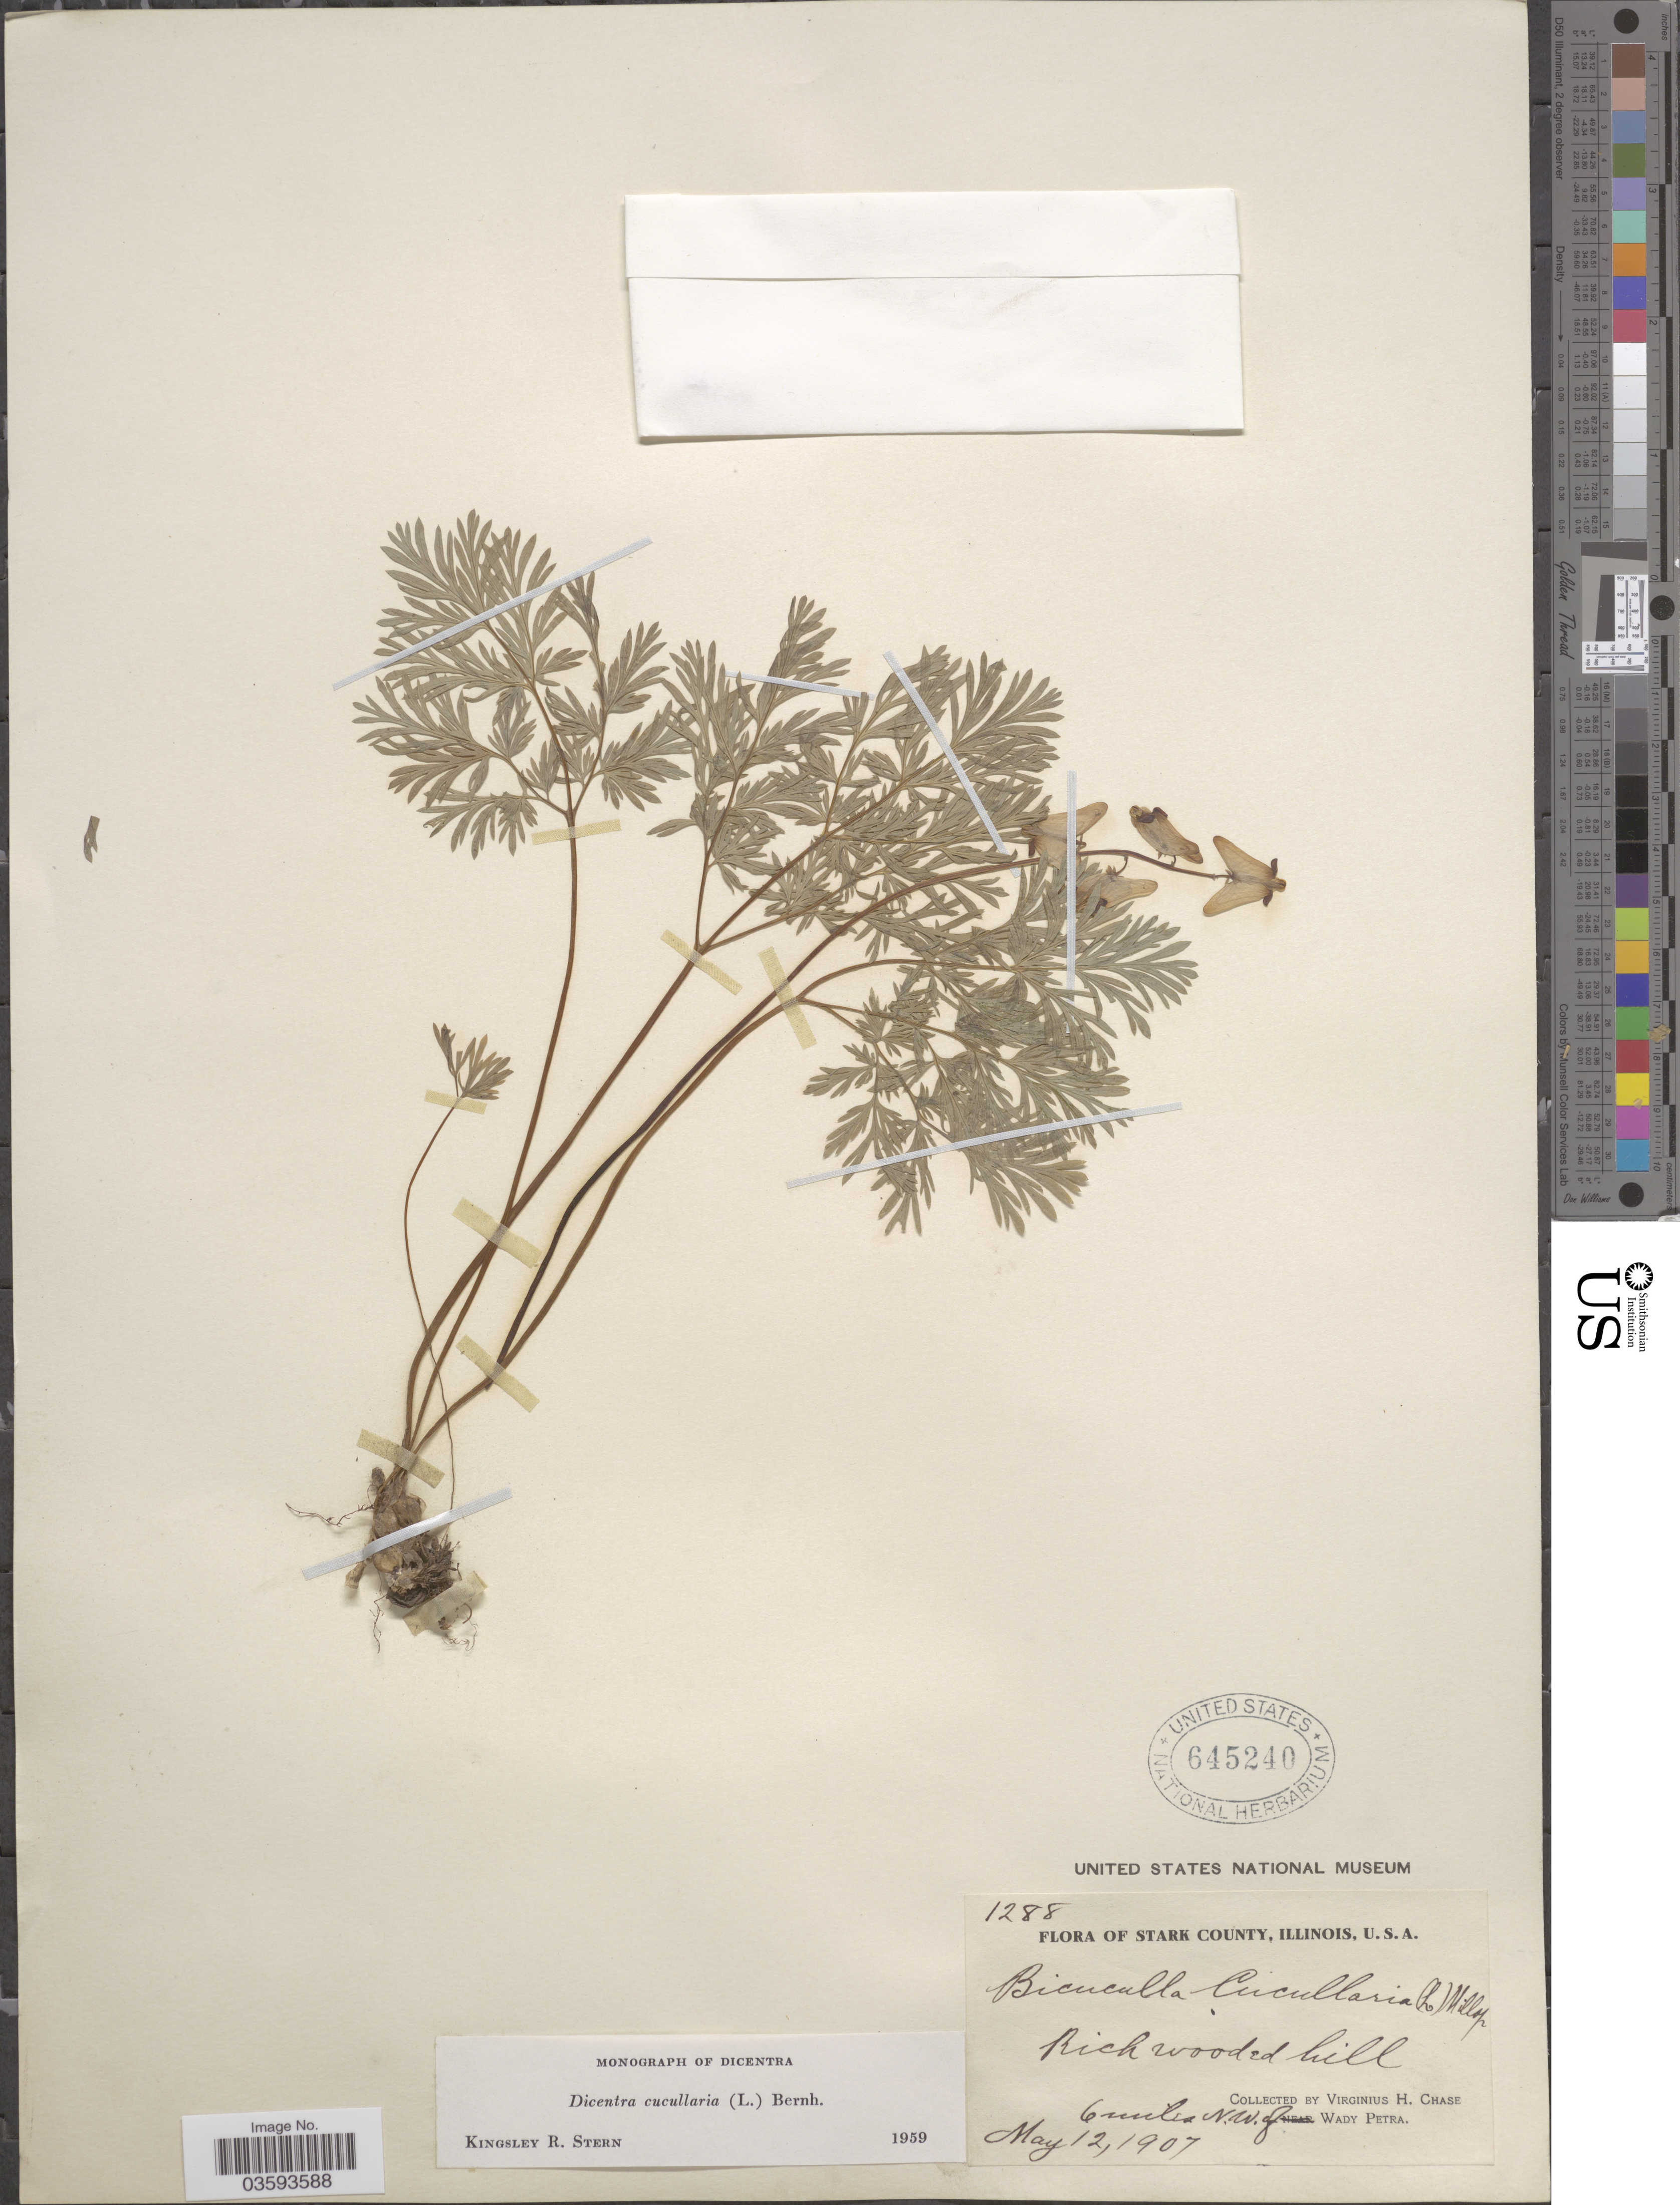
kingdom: Plantae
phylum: Tracheophyta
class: Magnoliopsida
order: Ranunculales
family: Papaveraceae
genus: Dicentra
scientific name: Dicentra cucullaria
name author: (L.) Bernh.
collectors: V. H. Chase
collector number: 1288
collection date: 1907-05-12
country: United States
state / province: Illinois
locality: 6 miles N.W. of Wady Petra.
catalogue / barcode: US 645240